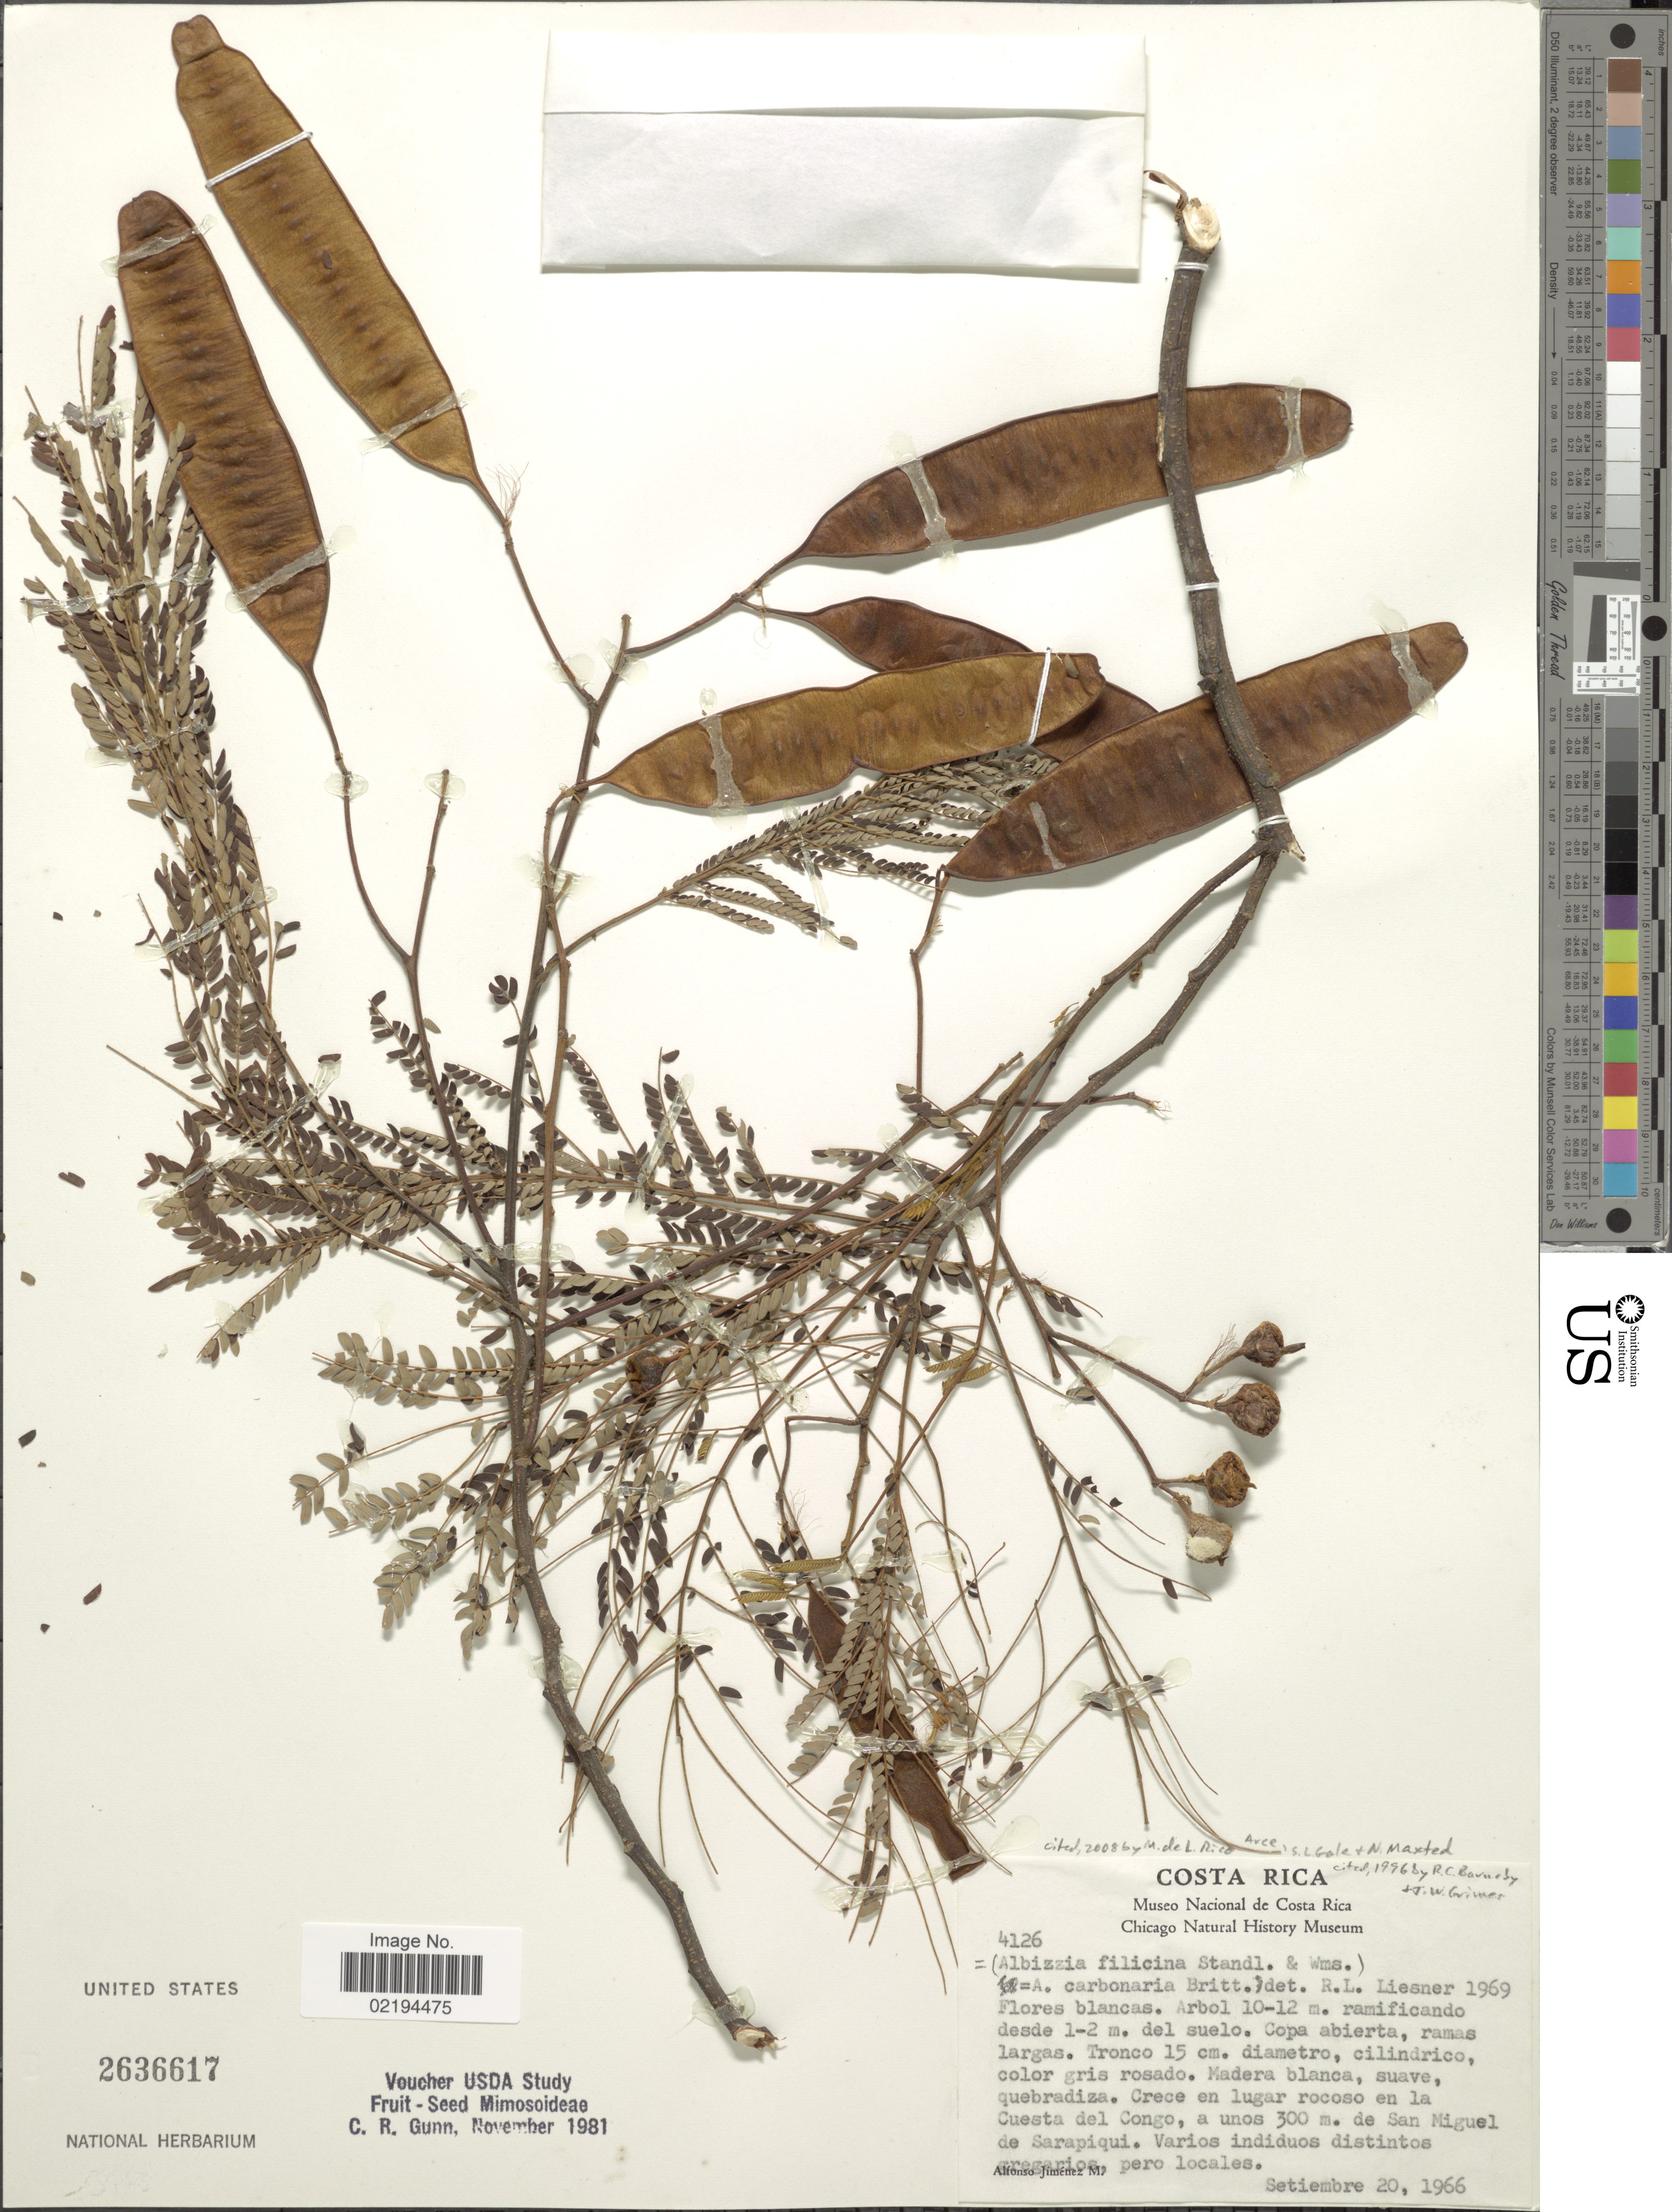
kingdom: Plantae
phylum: Tracheophyta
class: Magnoliopsida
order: Fabales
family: Fabaceae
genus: Pseudosamanea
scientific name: Pseudosamanea carbonaria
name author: (Britton) Koenen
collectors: A. Jimenez M.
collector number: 4126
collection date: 1966-09-20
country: Costa Rica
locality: Cuesta del Congo, a unos 300 m. de San Miguel de Sarapiqui. Varios indiduos distintos gregarios pero locales.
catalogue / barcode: US 2636617